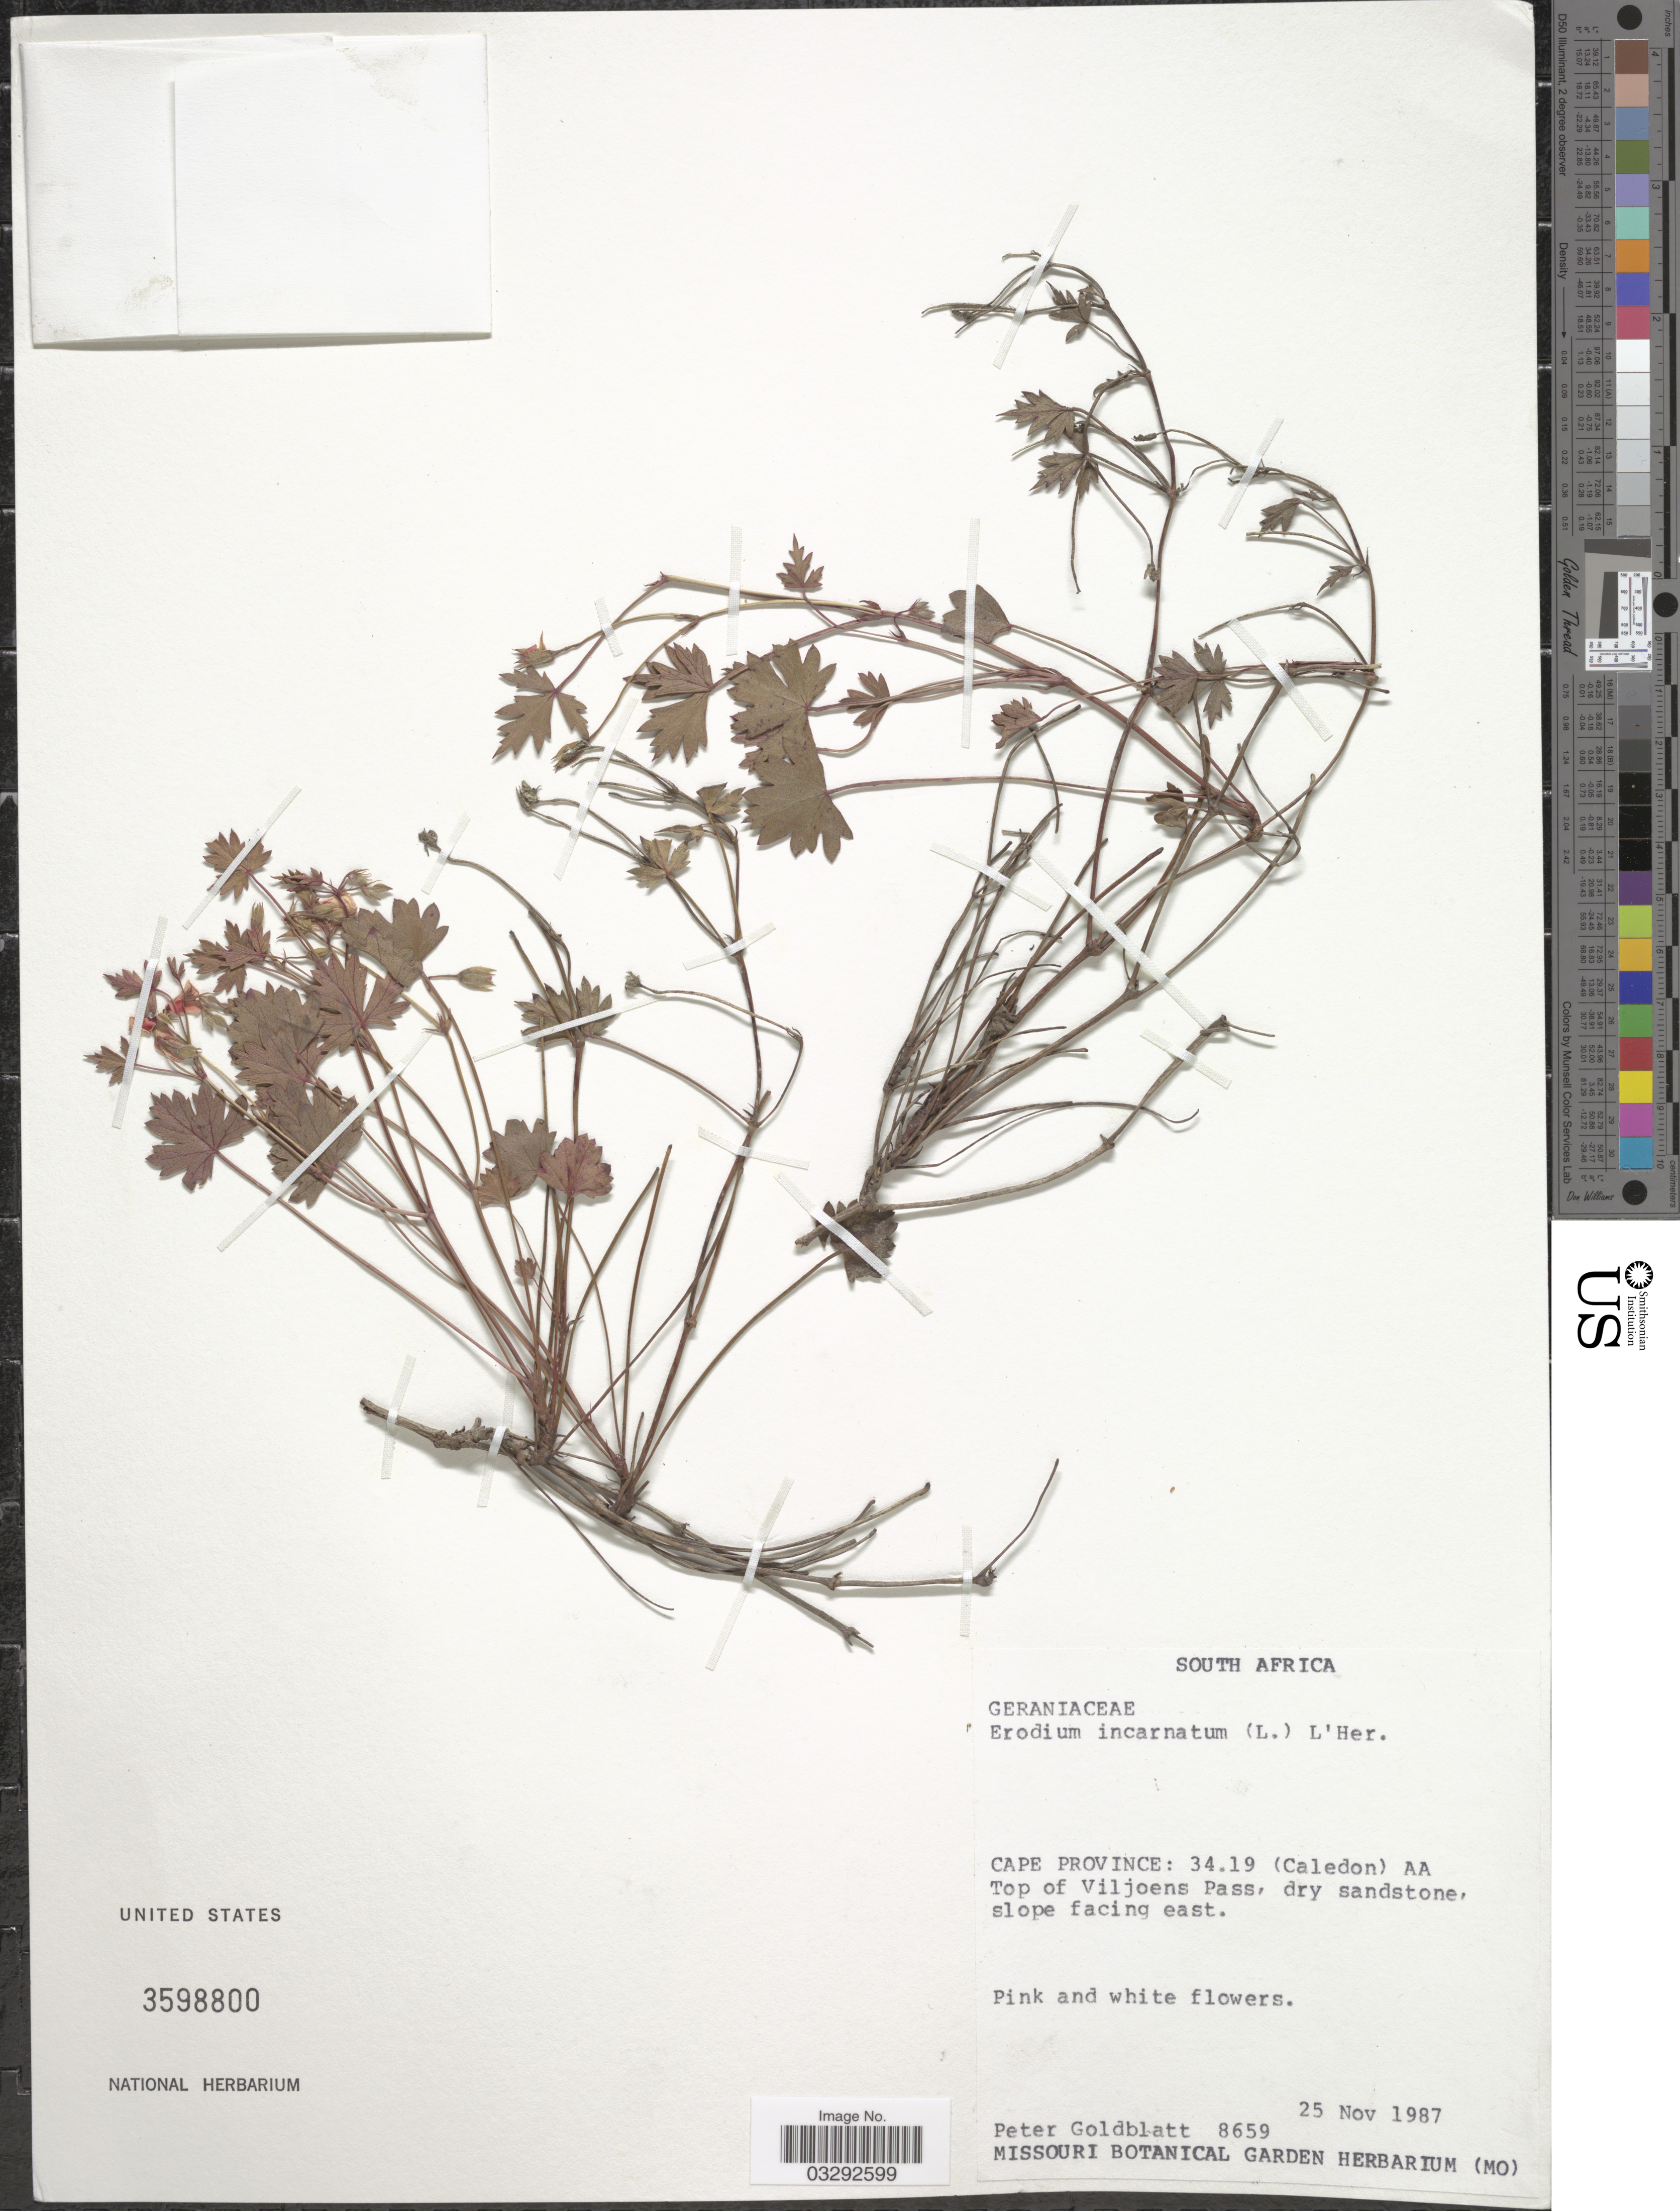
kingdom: Plantae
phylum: Tracheophyta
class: Magnoliopsida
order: Geraniales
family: Geraniaceae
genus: Erodium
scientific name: Erodium incarnatum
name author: L'Hér.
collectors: P. Goldblatt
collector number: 8659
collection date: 1987-11-25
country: South Africa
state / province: Western Cape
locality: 34.19 (Caledon) AA. Top of Viljoens Pass, slope facing east.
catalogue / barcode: US 3598800